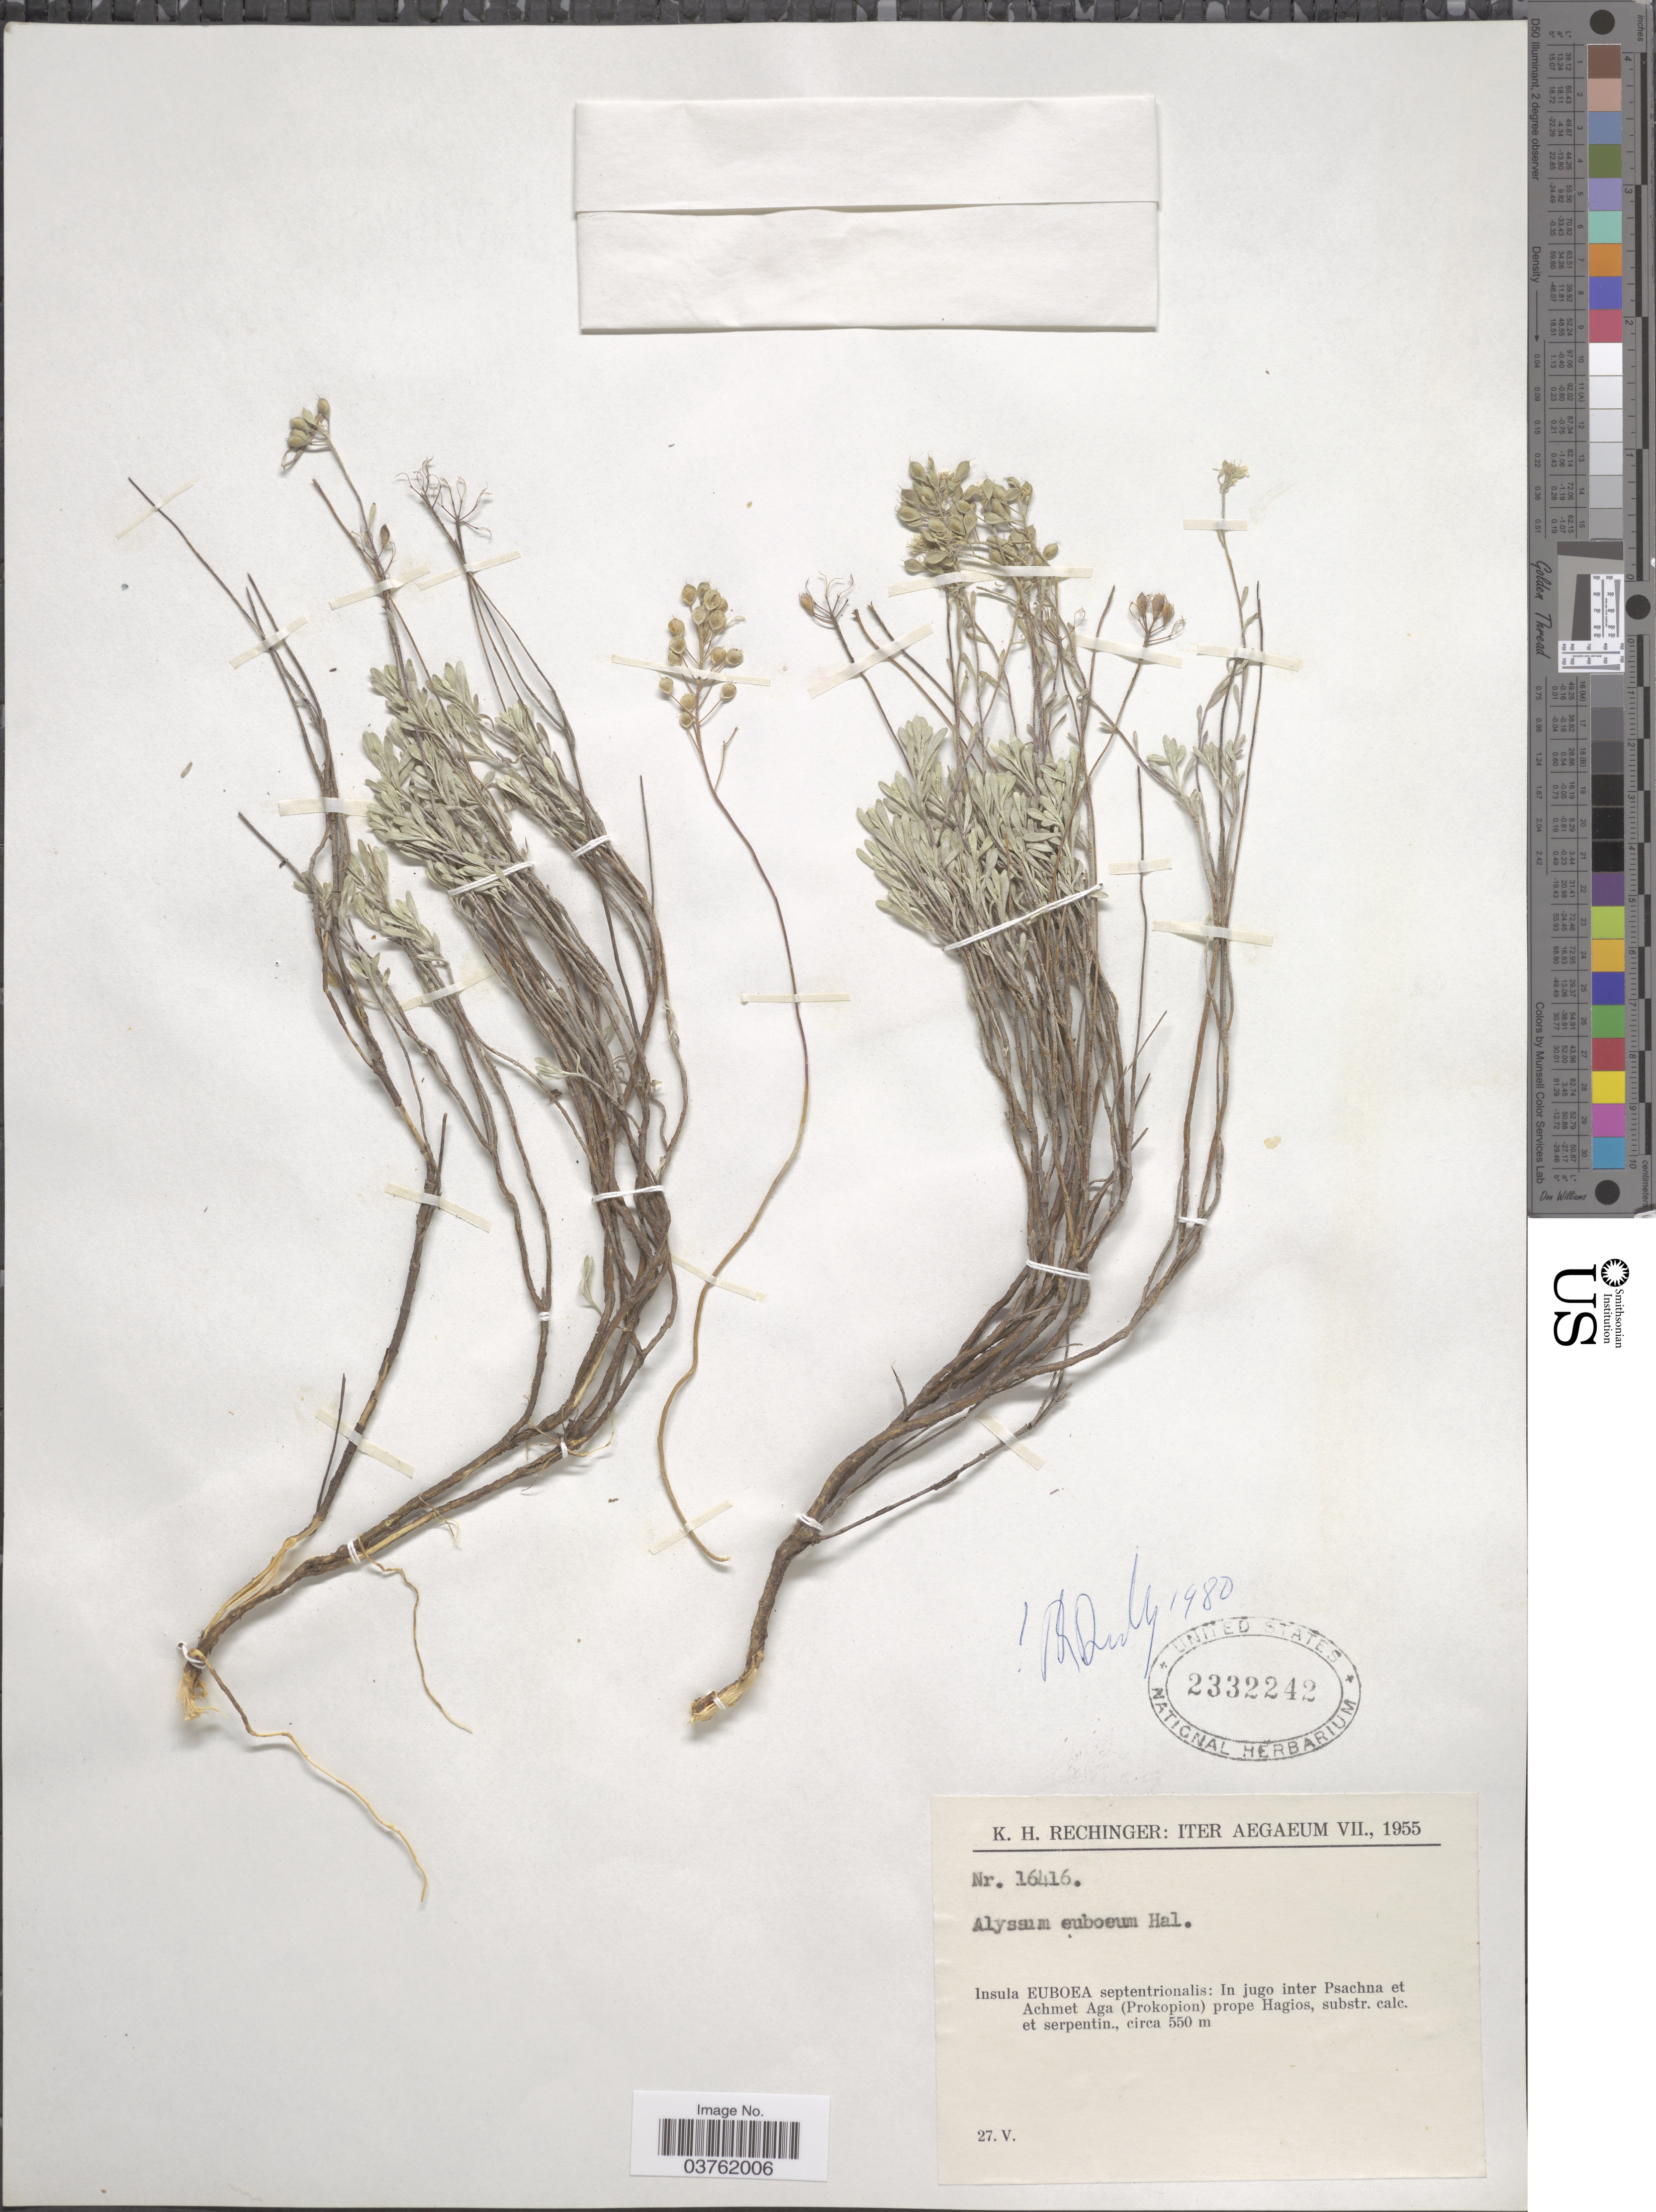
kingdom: Plantae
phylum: Tracheophyta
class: Magnoliopsida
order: Brassicales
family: Brassicaceae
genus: Alyssum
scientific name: Alyssum euboeum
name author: Halácsy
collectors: K. H. Rechinger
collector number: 16416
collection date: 1955-05-27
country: Greece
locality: Iter Aegaeum. Insula Euboea septentrionalis: In jugo inter Psachna et Achmet Aga (Prokopion) prope Hagios.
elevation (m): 550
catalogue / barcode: US 2332242